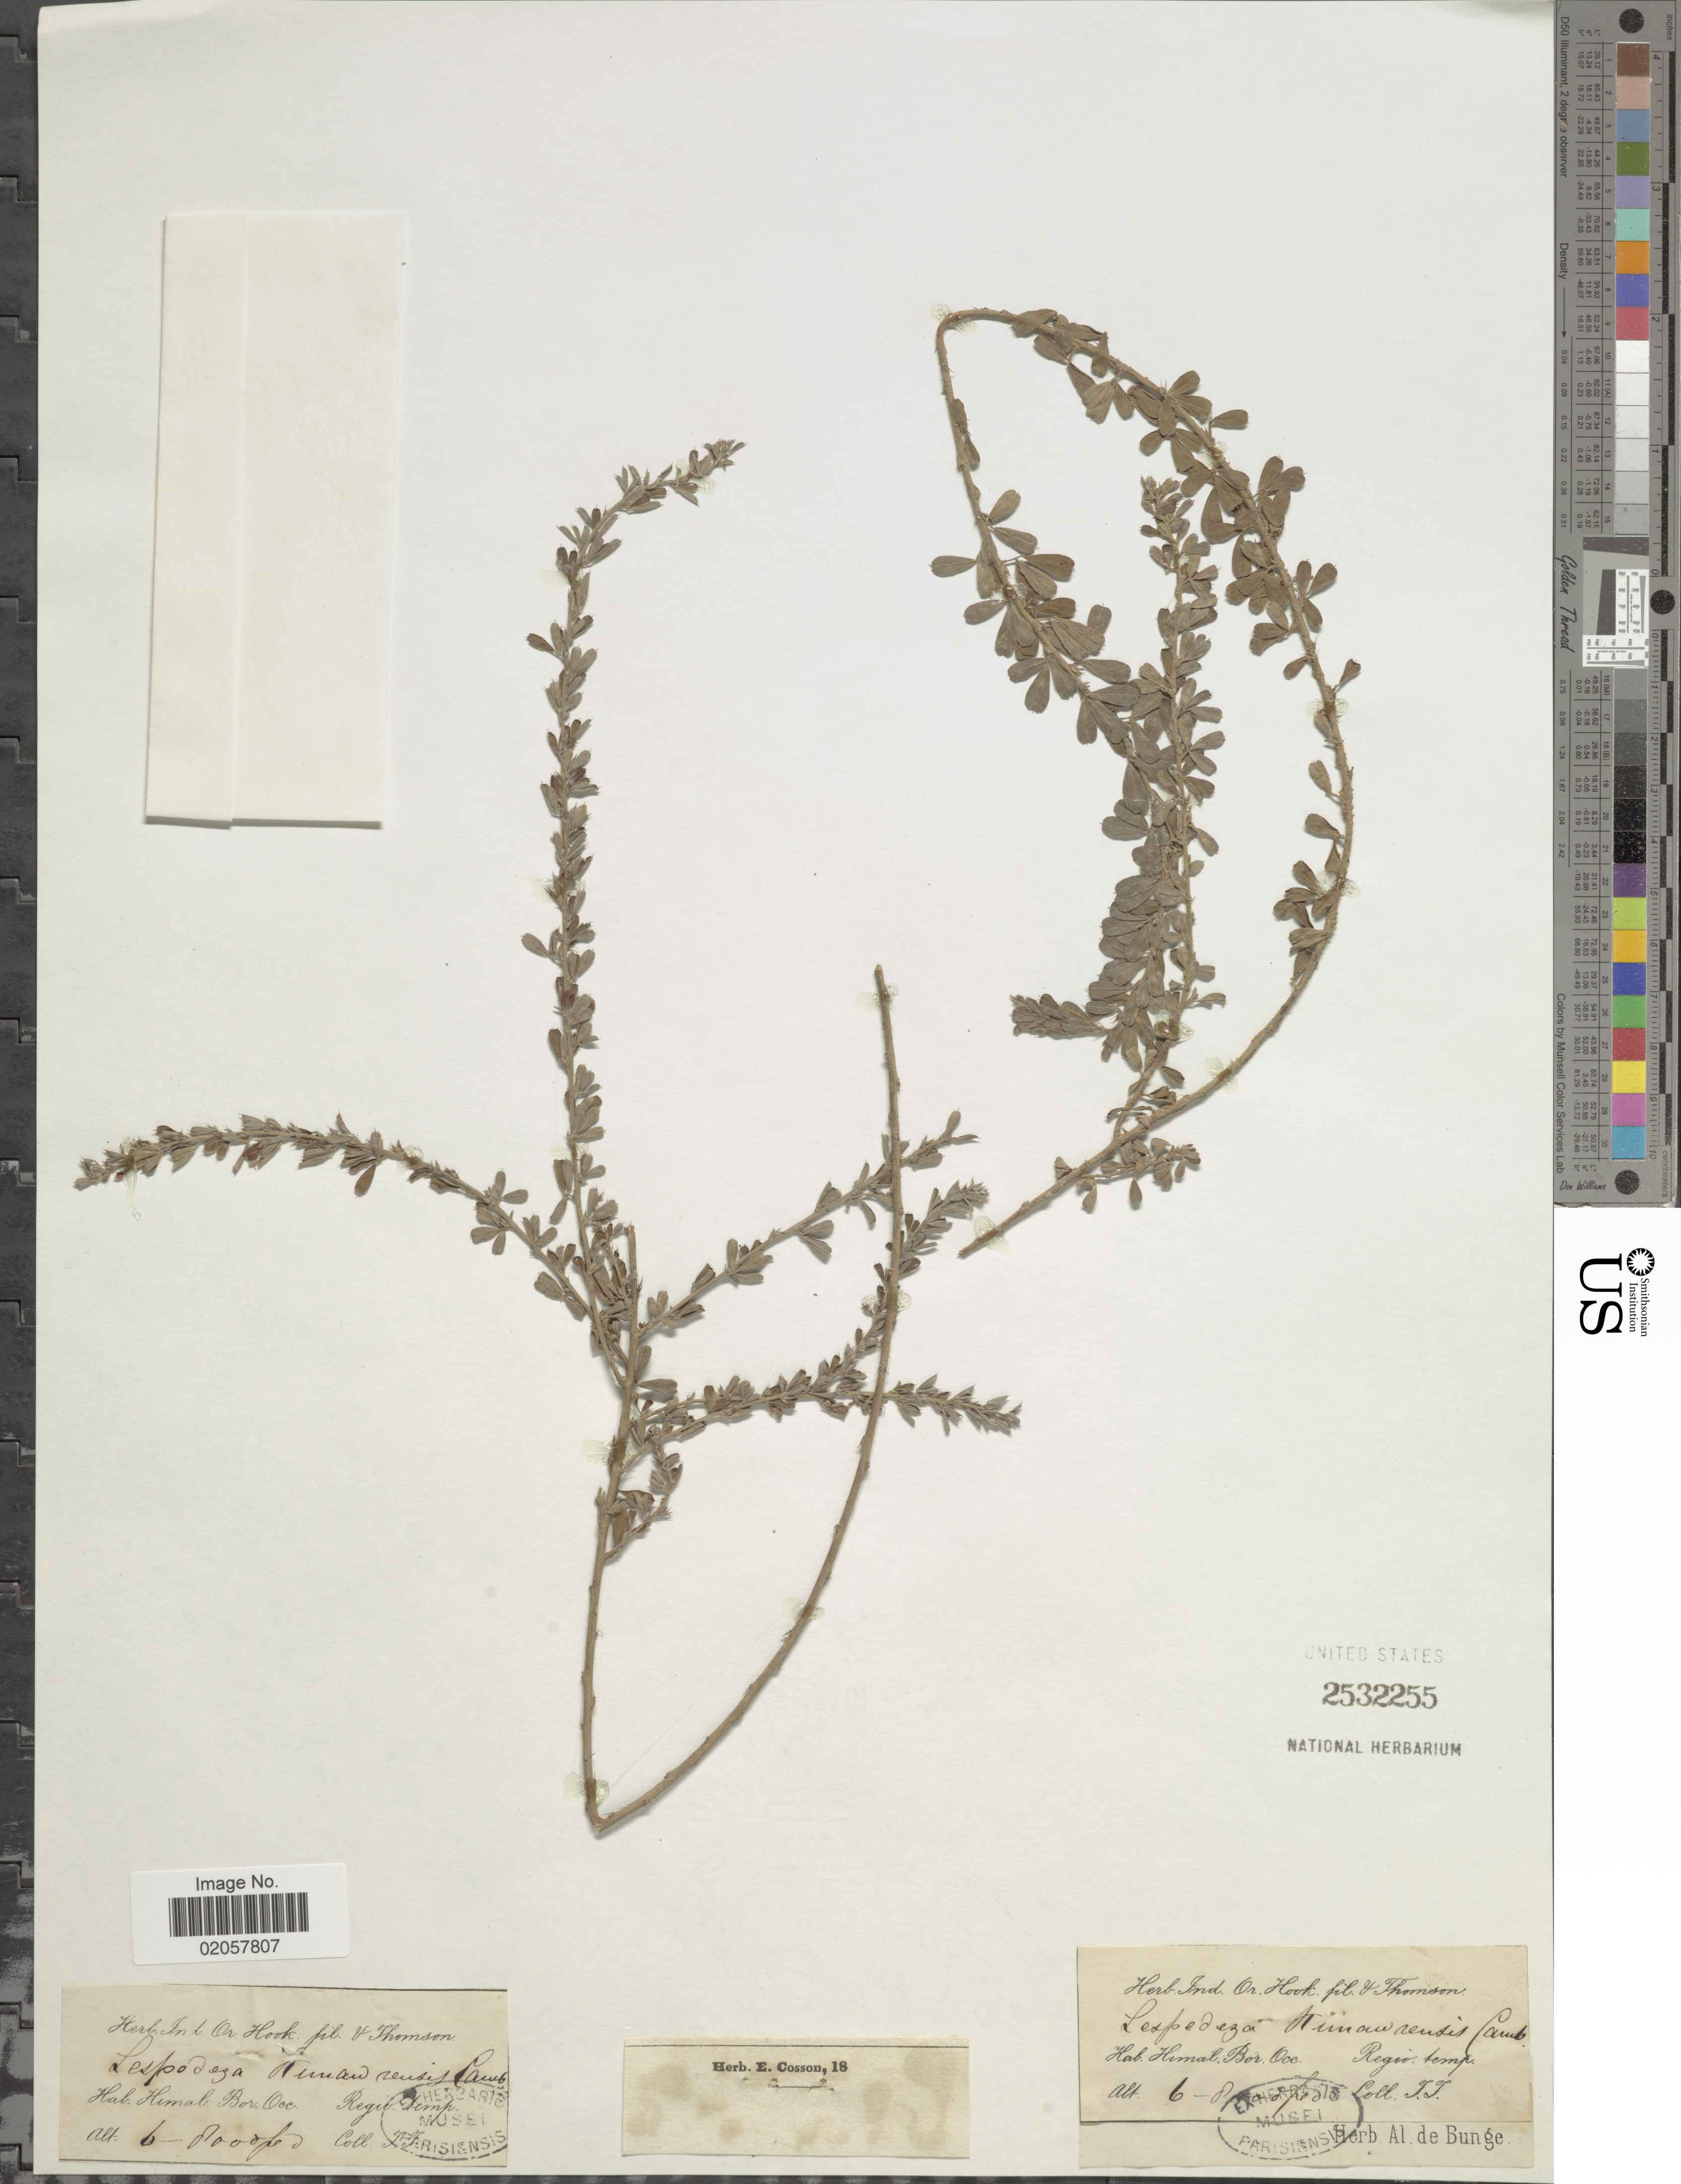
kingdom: Plantae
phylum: Tracheophyta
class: Magnoliopsida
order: Fabales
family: Fabaceae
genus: Lespedeza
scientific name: Lespedeza himaurensis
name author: Cambess.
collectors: T. Thomson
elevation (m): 1829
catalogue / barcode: US 2532255